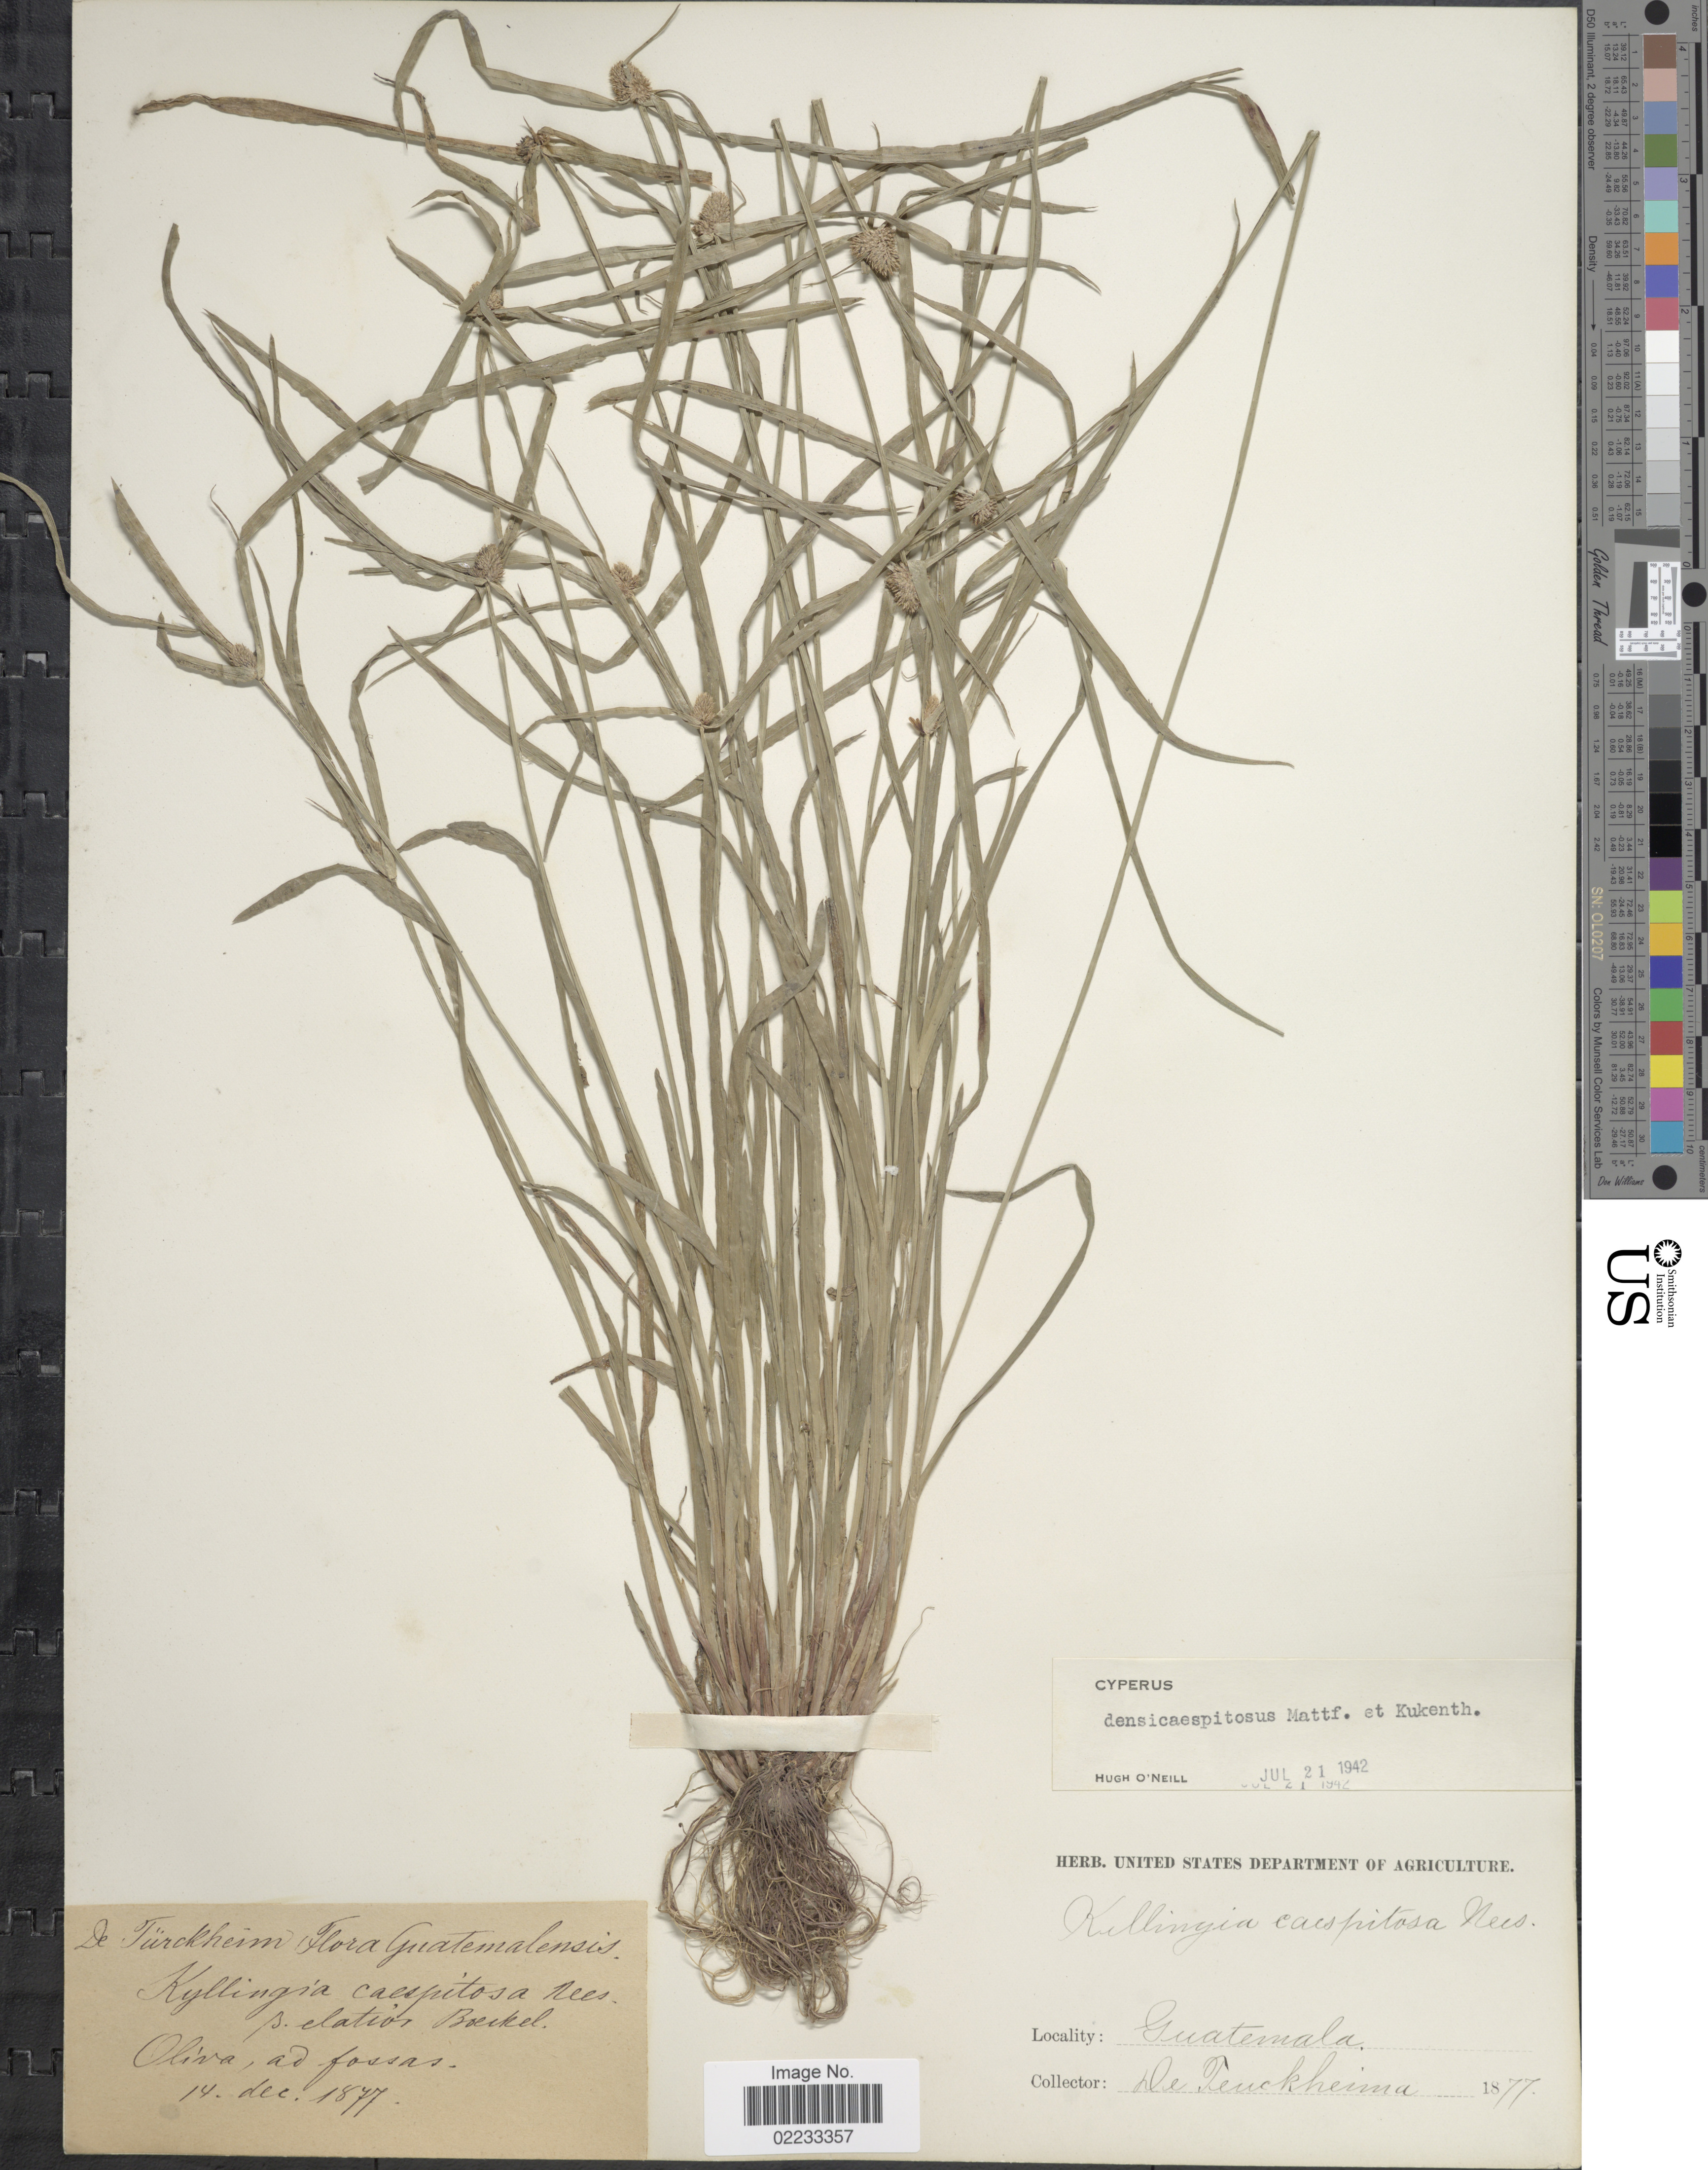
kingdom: Plantae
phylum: Tracheophyta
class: Liliopsida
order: Poales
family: Cyperaceae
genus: Cyperus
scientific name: Cyperus hortensis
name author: (Salzm. ex Steud.) Dorr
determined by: Strong, Mark T., (BOT), Smithsonian Institution - National Museum of Natural History (UNITED STATES)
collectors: -. De Türckheim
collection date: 1877-12-14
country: Guatemala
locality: Oliva, ad fossas.